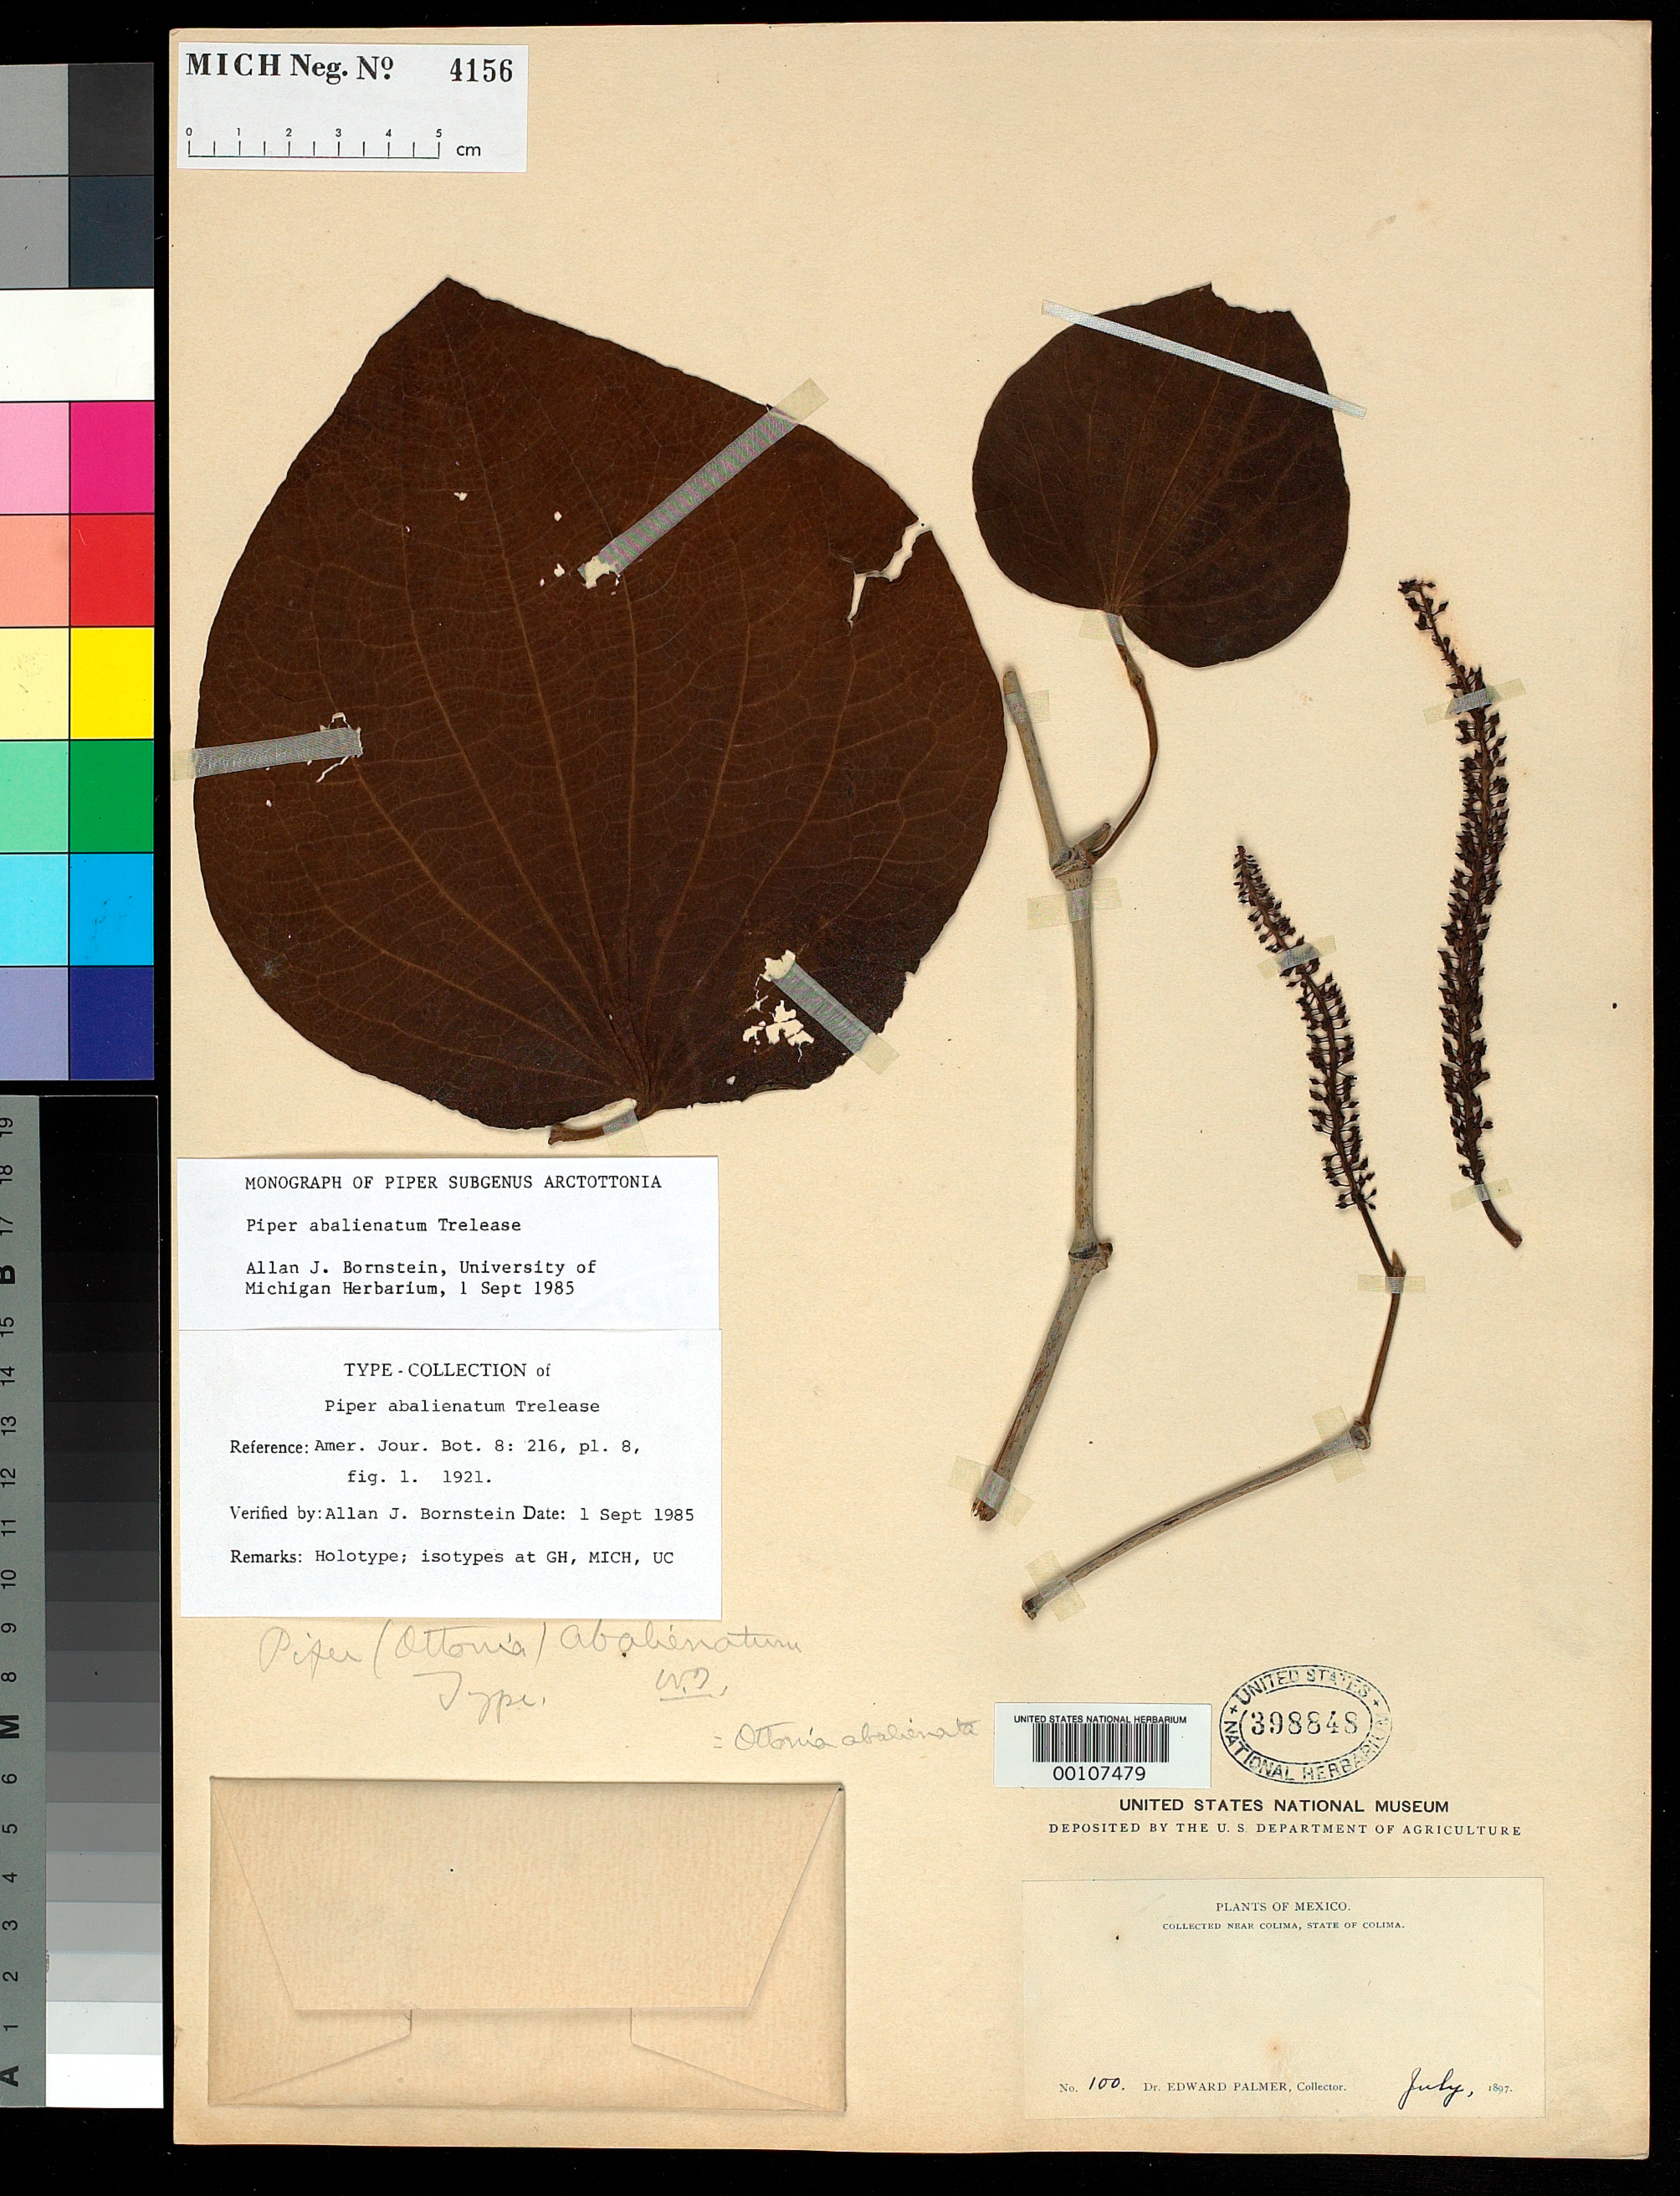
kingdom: Plantae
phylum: Tracheophyta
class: Magnoliopsida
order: Piperales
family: Piperaceae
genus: Piper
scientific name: Piper abalienatum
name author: Trel.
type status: Holotype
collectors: E. Palmer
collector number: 100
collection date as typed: Jul 1897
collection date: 1897-07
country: Mexico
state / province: Colima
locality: Western Sierra Madre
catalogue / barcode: US 398848